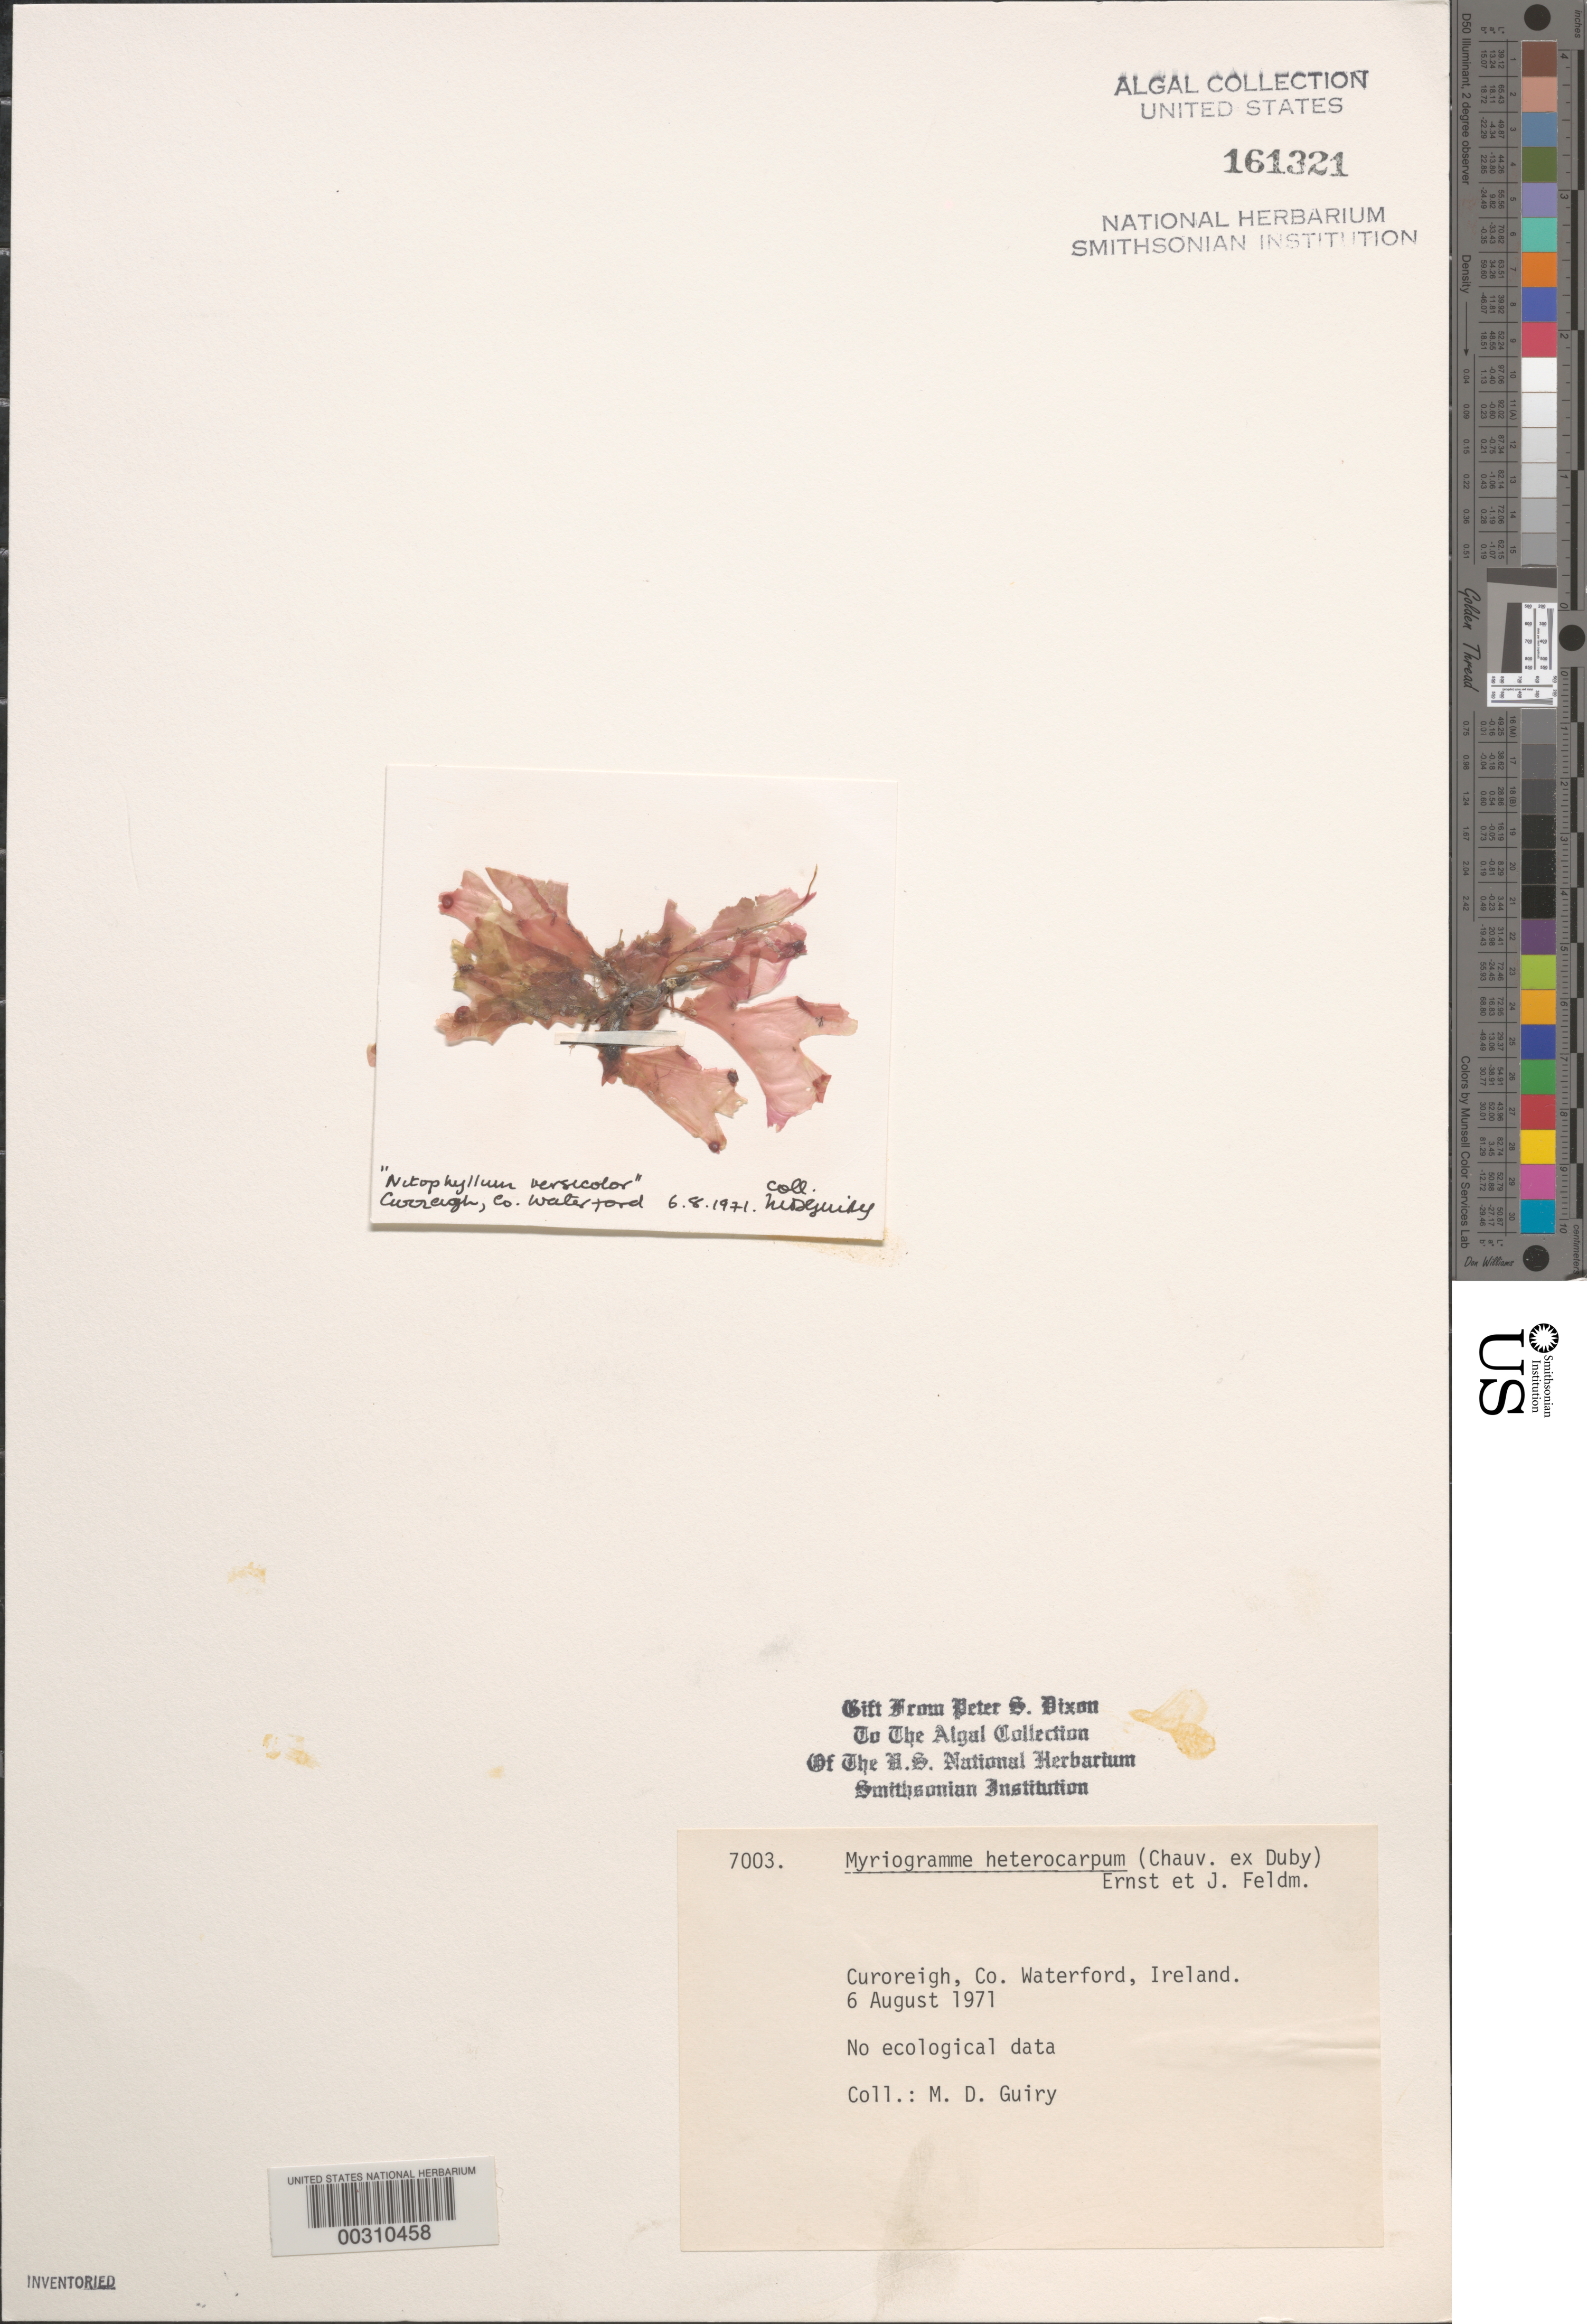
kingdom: Plantae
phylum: Rhodophyta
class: Florideophyceae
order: Ceramiales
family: Delesseriaceae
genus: Drachiella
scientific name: Drachiella heterocarpa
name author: (Chuvin ex Duby) C.A. Maggs & Hommersand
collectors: M. Guiry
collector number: PSD 7003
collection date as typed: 06 Aug 1971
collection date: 1971-08-06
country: Ireland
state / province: Munster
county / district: Waterford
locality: Curoreigh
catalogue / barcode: US 161321